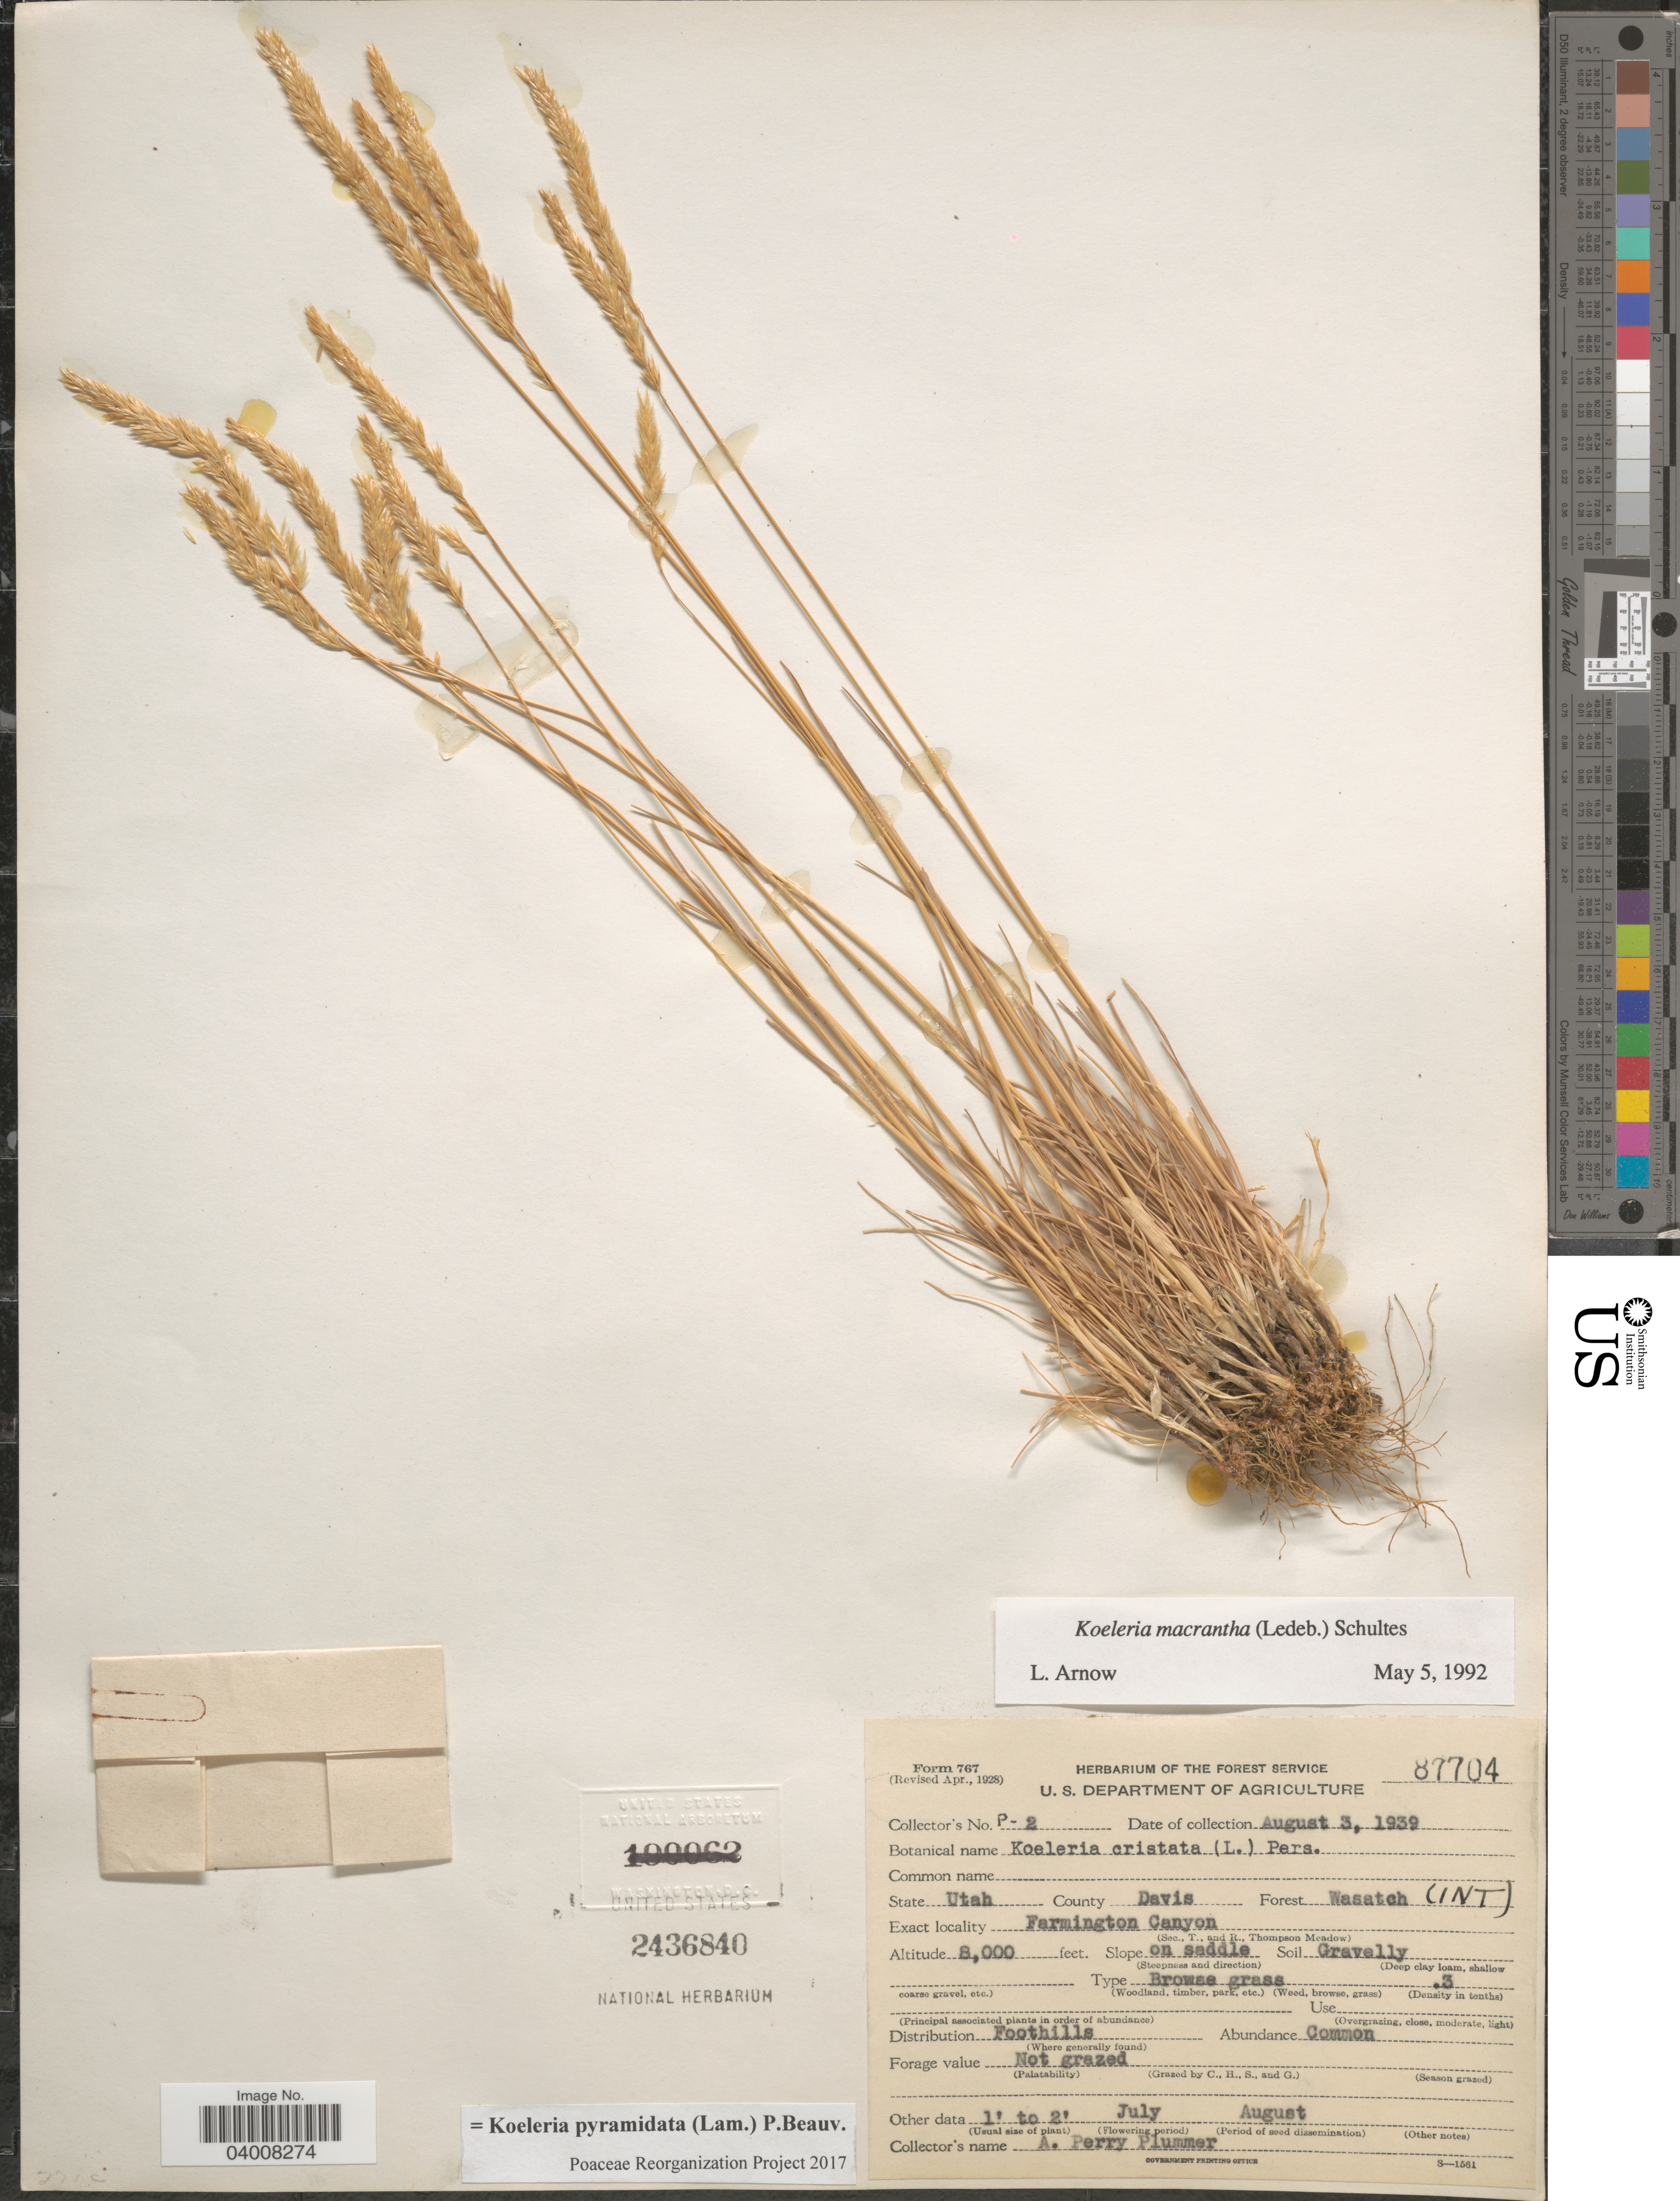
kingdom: Plantae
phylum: Tracheophyta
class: Liliopsida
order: Poales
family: Poaceae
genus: Koeleria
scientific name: Koeleria pyramidata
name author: (Lam.) P. Beauv.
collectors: A. Plummer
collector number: P-2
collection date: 1939-08-03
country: United States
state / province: Utah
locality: County Davis. Forest Wasatch (INT). Farmington Canyon. Slope on saddle.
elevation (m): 2438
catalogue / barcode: US 2436840